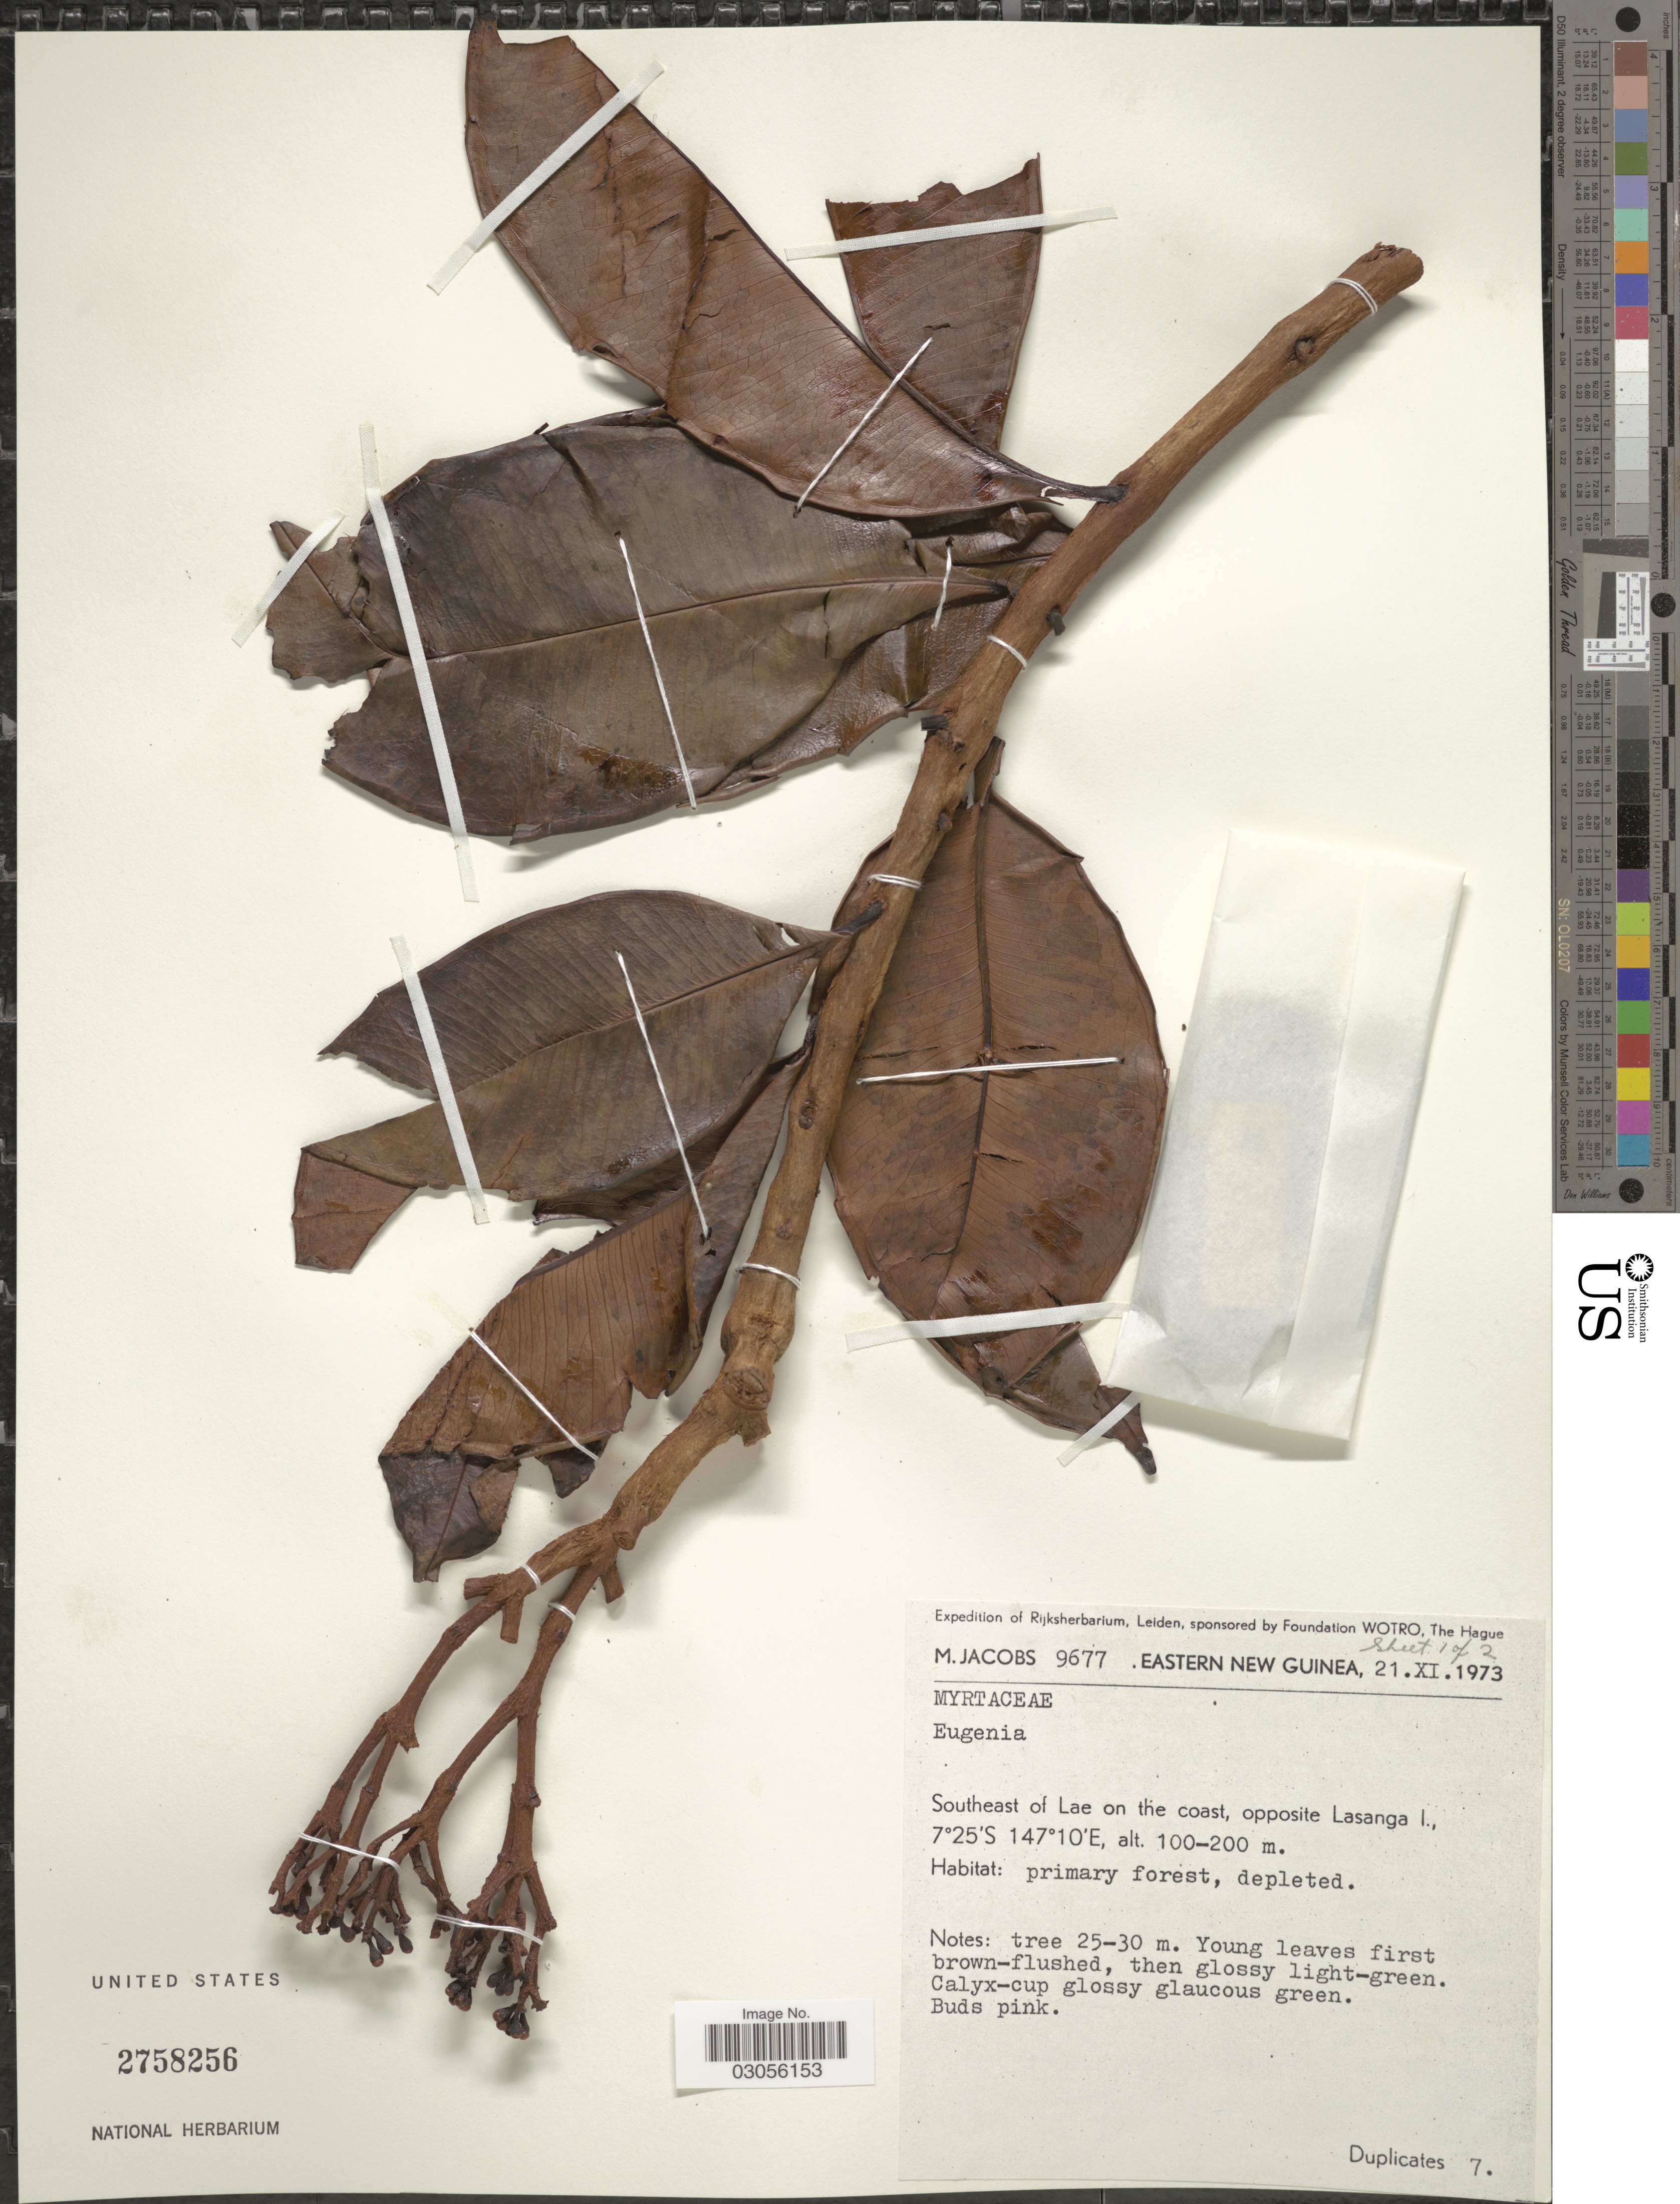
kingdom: Plantae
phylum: Tracheophyta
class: Magnoliopsida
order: Myrtales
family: Myrtaceae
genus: Syzygium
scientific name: Syzygium buettnerianum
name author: (K. Schum.) Nied.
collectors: M. Jacobs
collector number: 9677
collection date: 1973-11-21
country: Papua New Guinea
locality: Eastern New Guinea. Southeast of Lae on the coast, opposite Lasanga I.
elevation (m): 100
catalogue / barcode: US 2758256